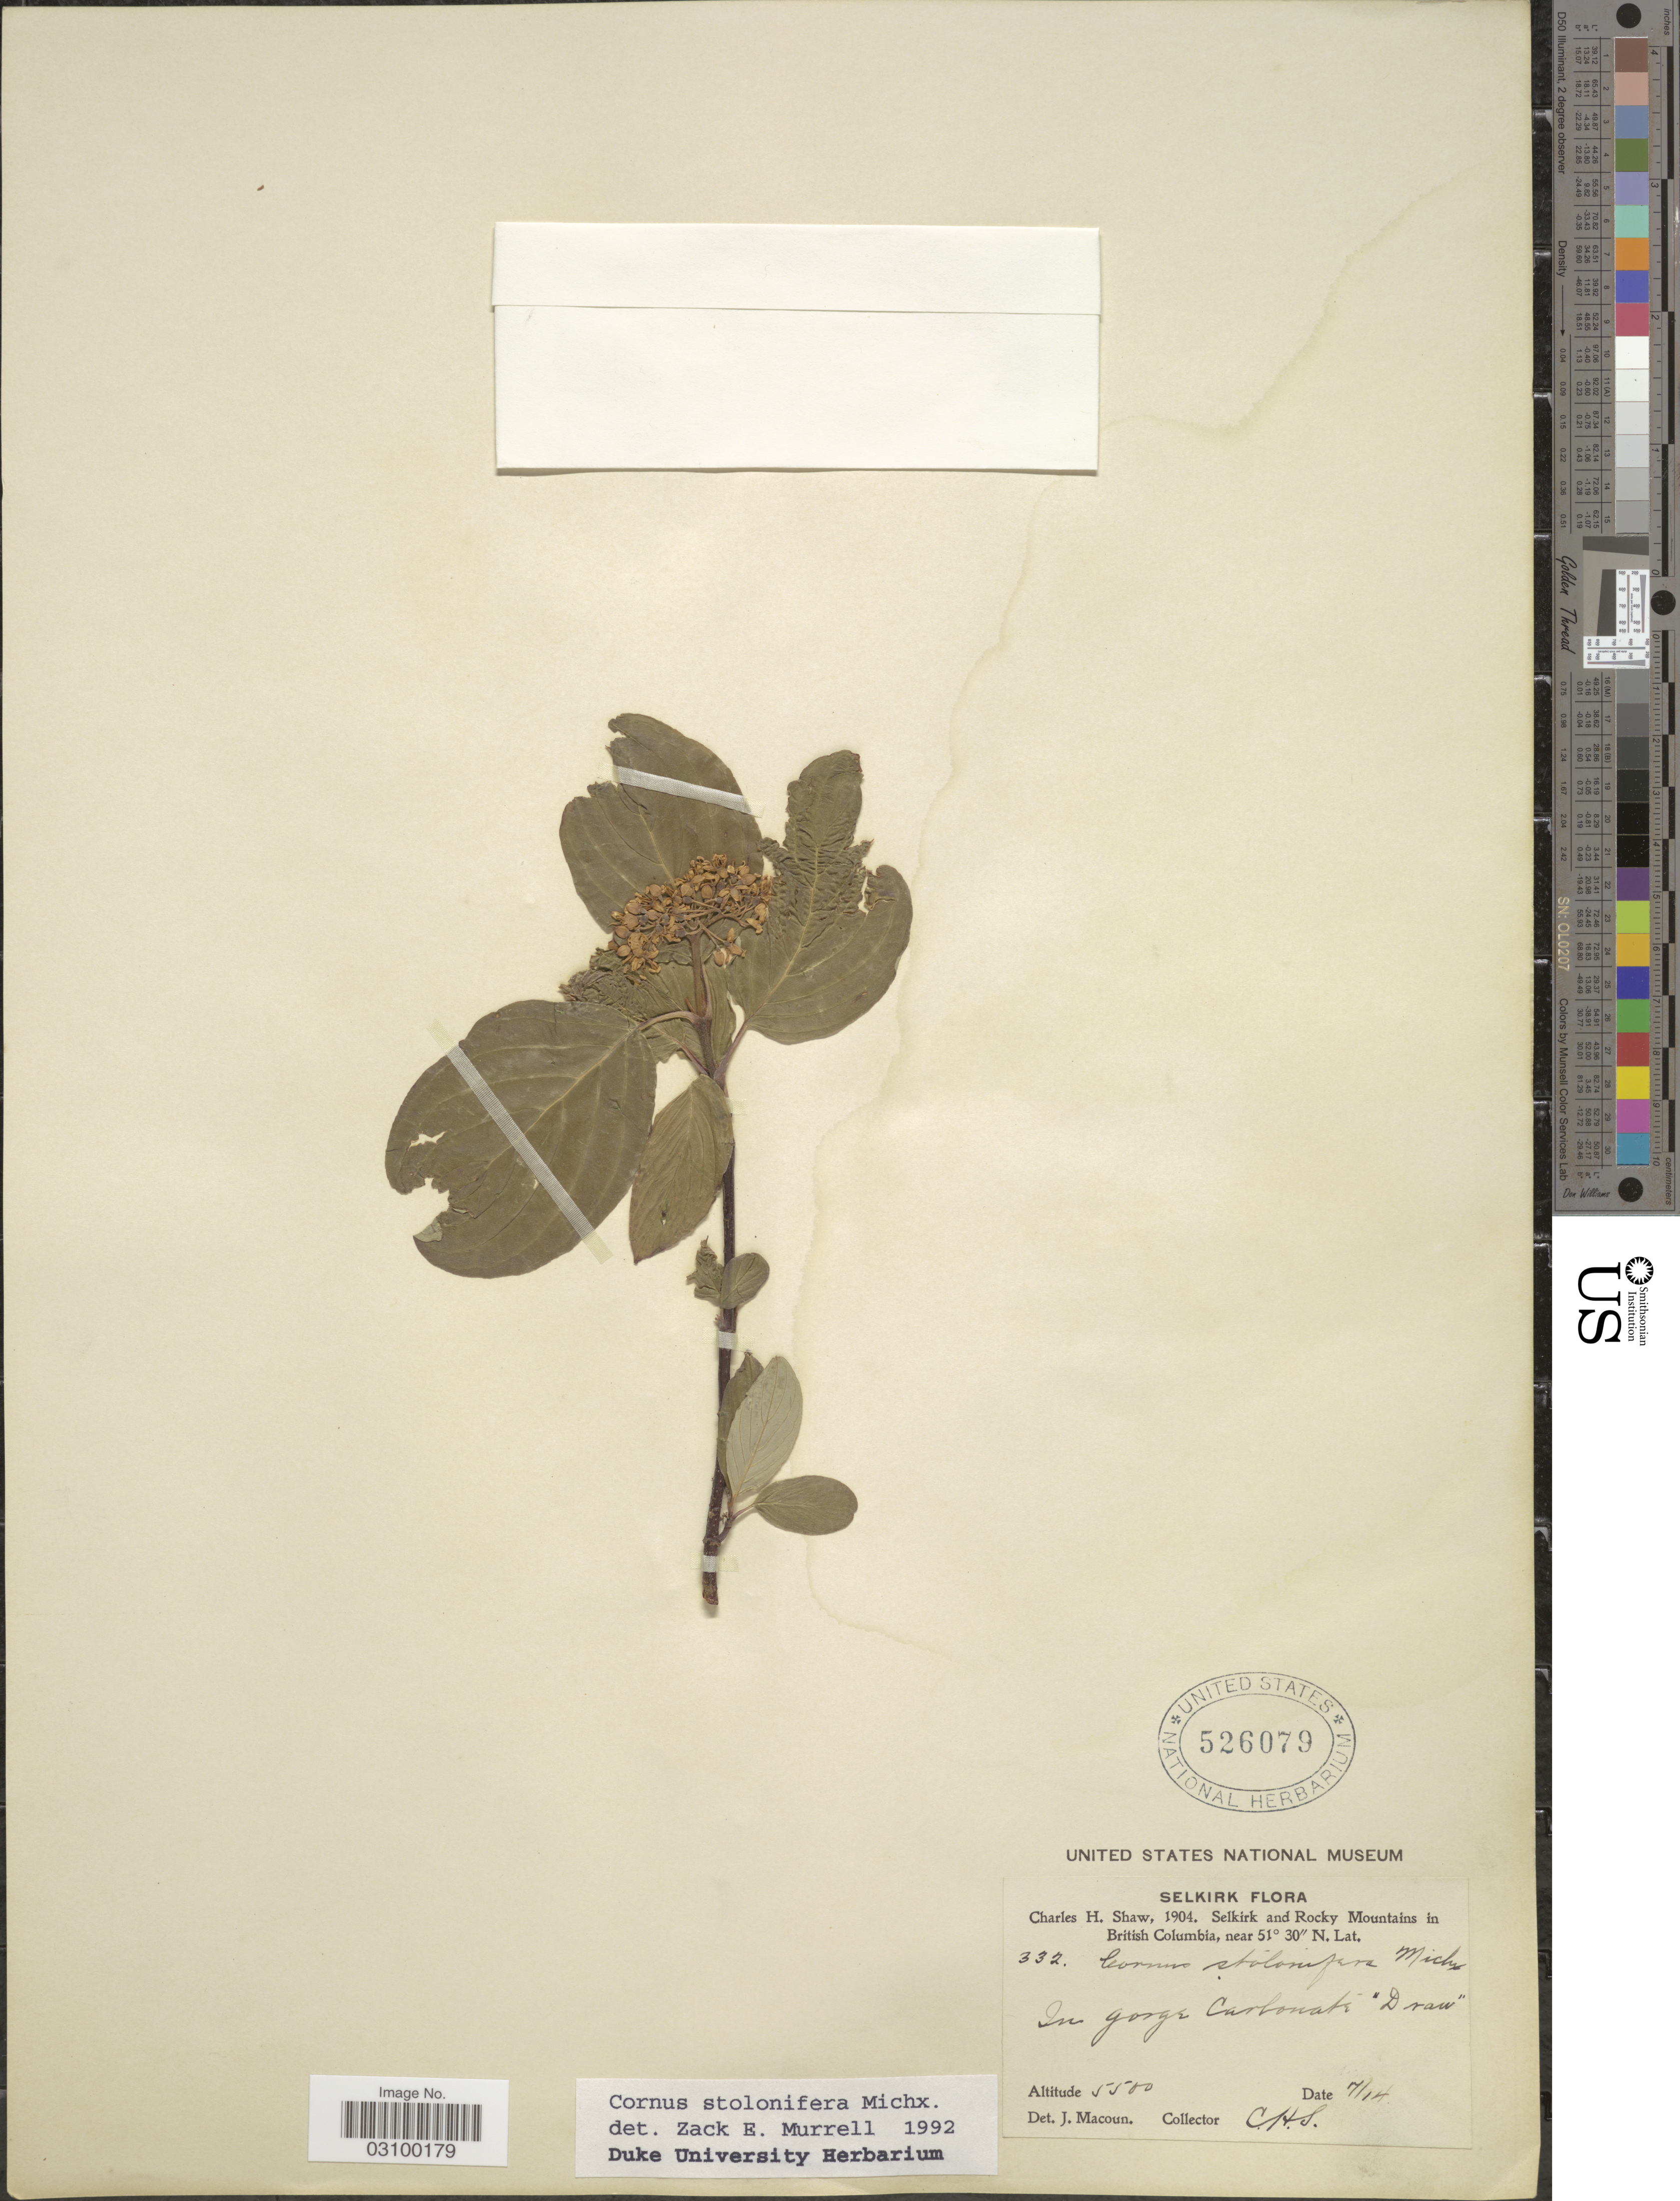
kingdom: Plantae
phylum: Tracheophyta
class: Magnoliopsida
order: Cornales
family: Cornaceae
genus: Cornus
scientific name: Cornus sericea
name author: L.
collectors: C. H. Shaw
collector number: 332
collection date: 1904-07-14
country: Canada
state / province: British Columbia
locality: Selkirk. Selkirk and Rocky Mountains. In gorge Carbonate "Draw".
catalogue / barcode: US 526079